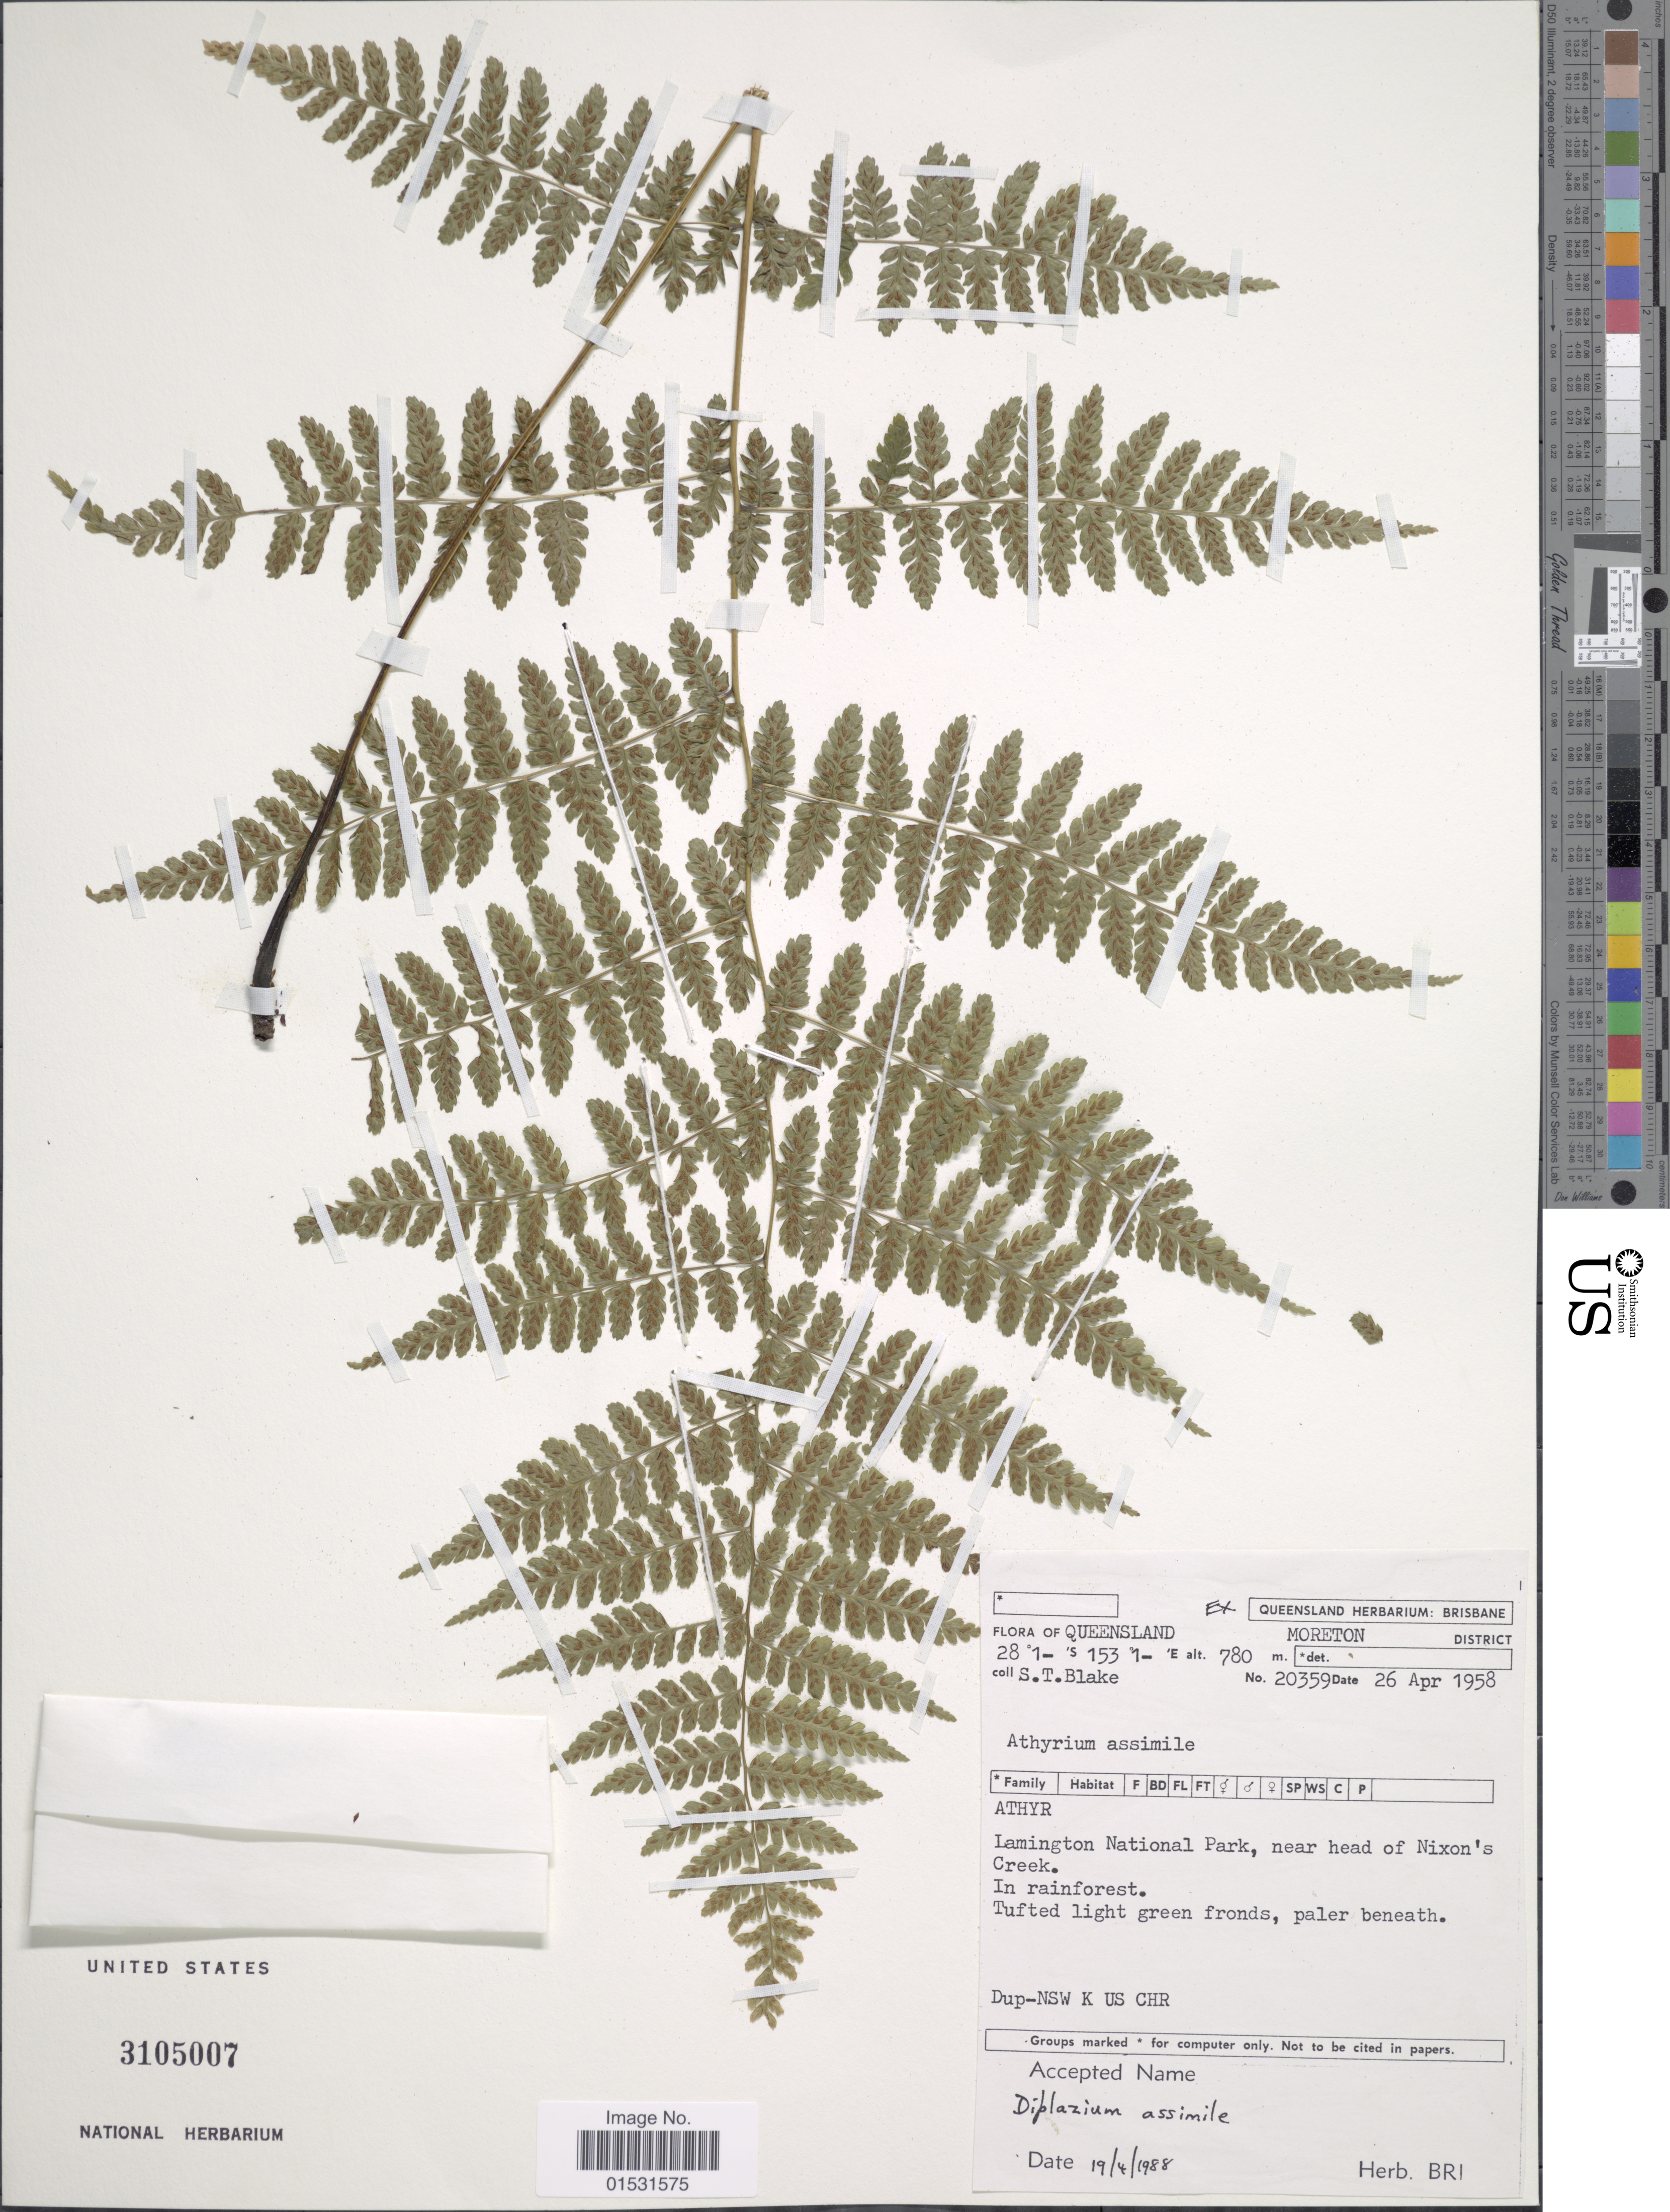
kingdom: Plantae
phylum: Tracheophyta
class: Polypodiopsida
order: Polypodiales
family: Athyriaceae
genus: Athyrium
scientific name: Athyrium assimile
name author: C. Presl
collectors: S. T. Blake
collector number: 20359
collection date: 1958-04-26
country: Australia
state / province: Queensland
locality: Moreton District. Lamington National Park, near head of Nixon's Creek.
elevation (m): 780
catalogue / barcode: US 3105007